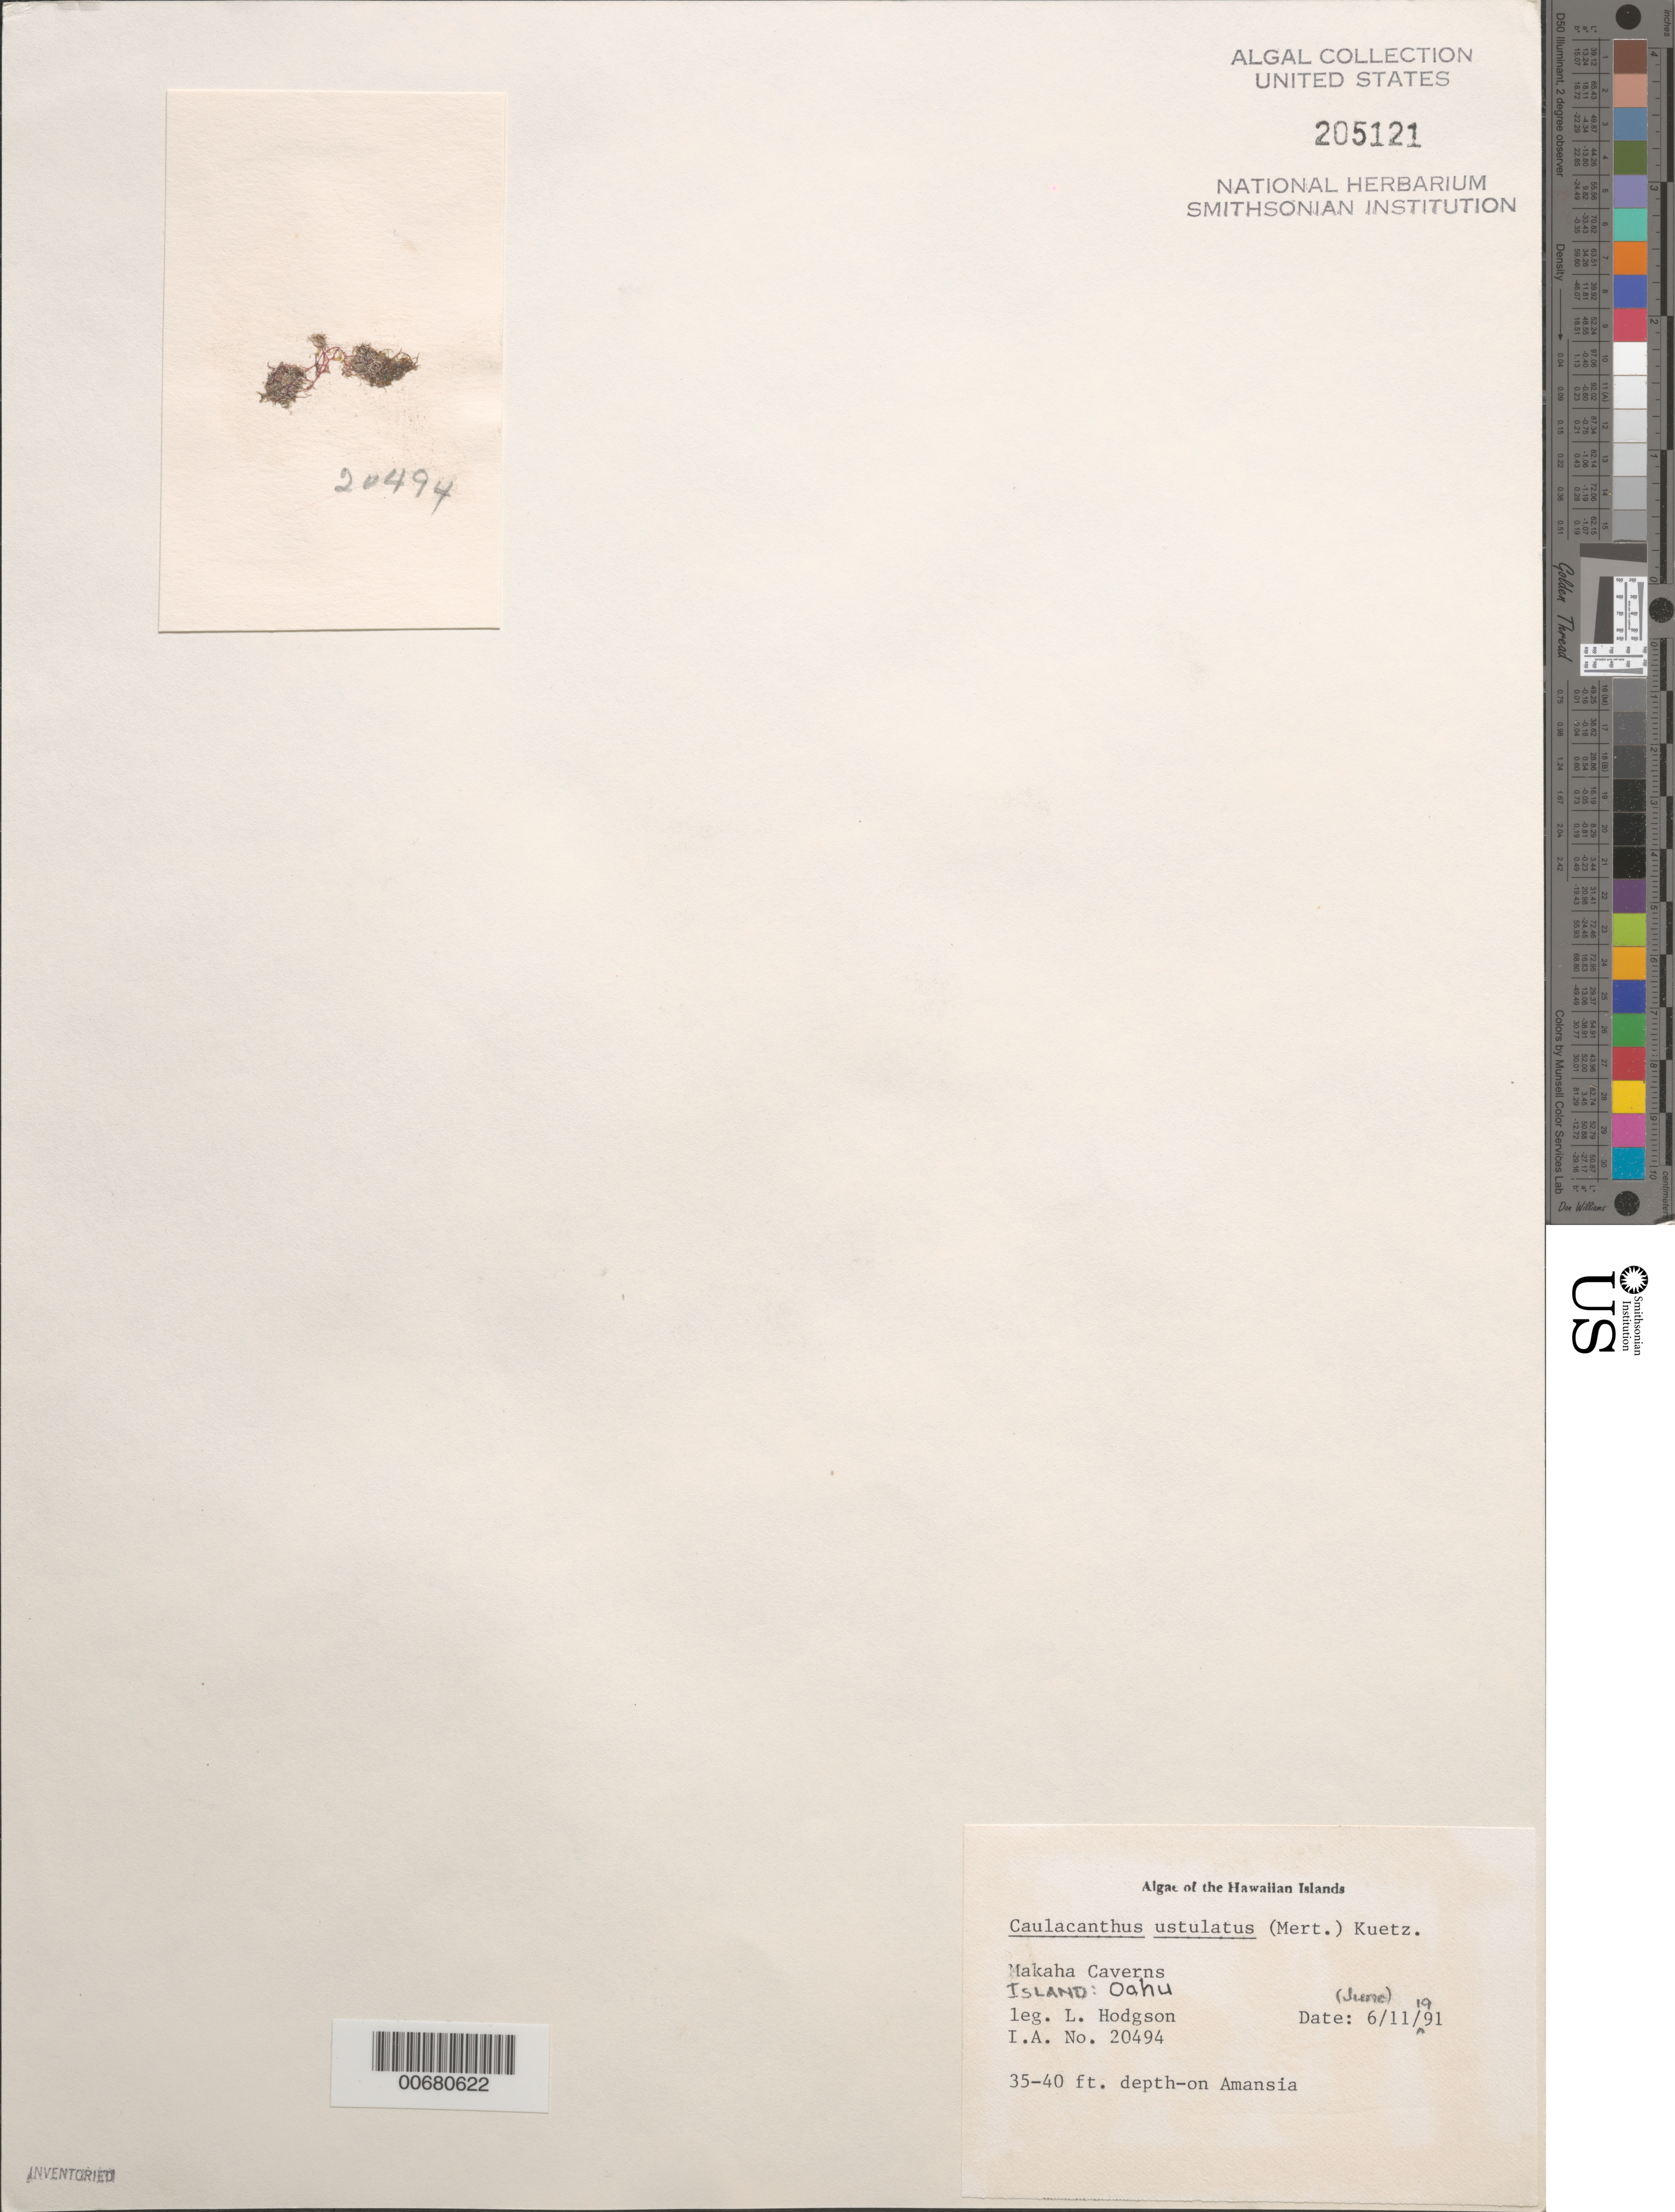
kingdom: Plantae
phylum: Rhodophyta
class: Florideophyceae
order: Gigartinales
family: Caulacanthaceae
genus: Caulacanthus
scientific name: Caulacanthus ustulatus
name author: (Mert. ex Turner) Kütz.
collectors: L. M. Hodgson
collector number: IAA 20494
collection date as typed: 11 Jun 1991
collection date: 1991-06-11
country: United States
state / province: Hawaii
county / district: Honolulu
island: Oahu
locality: Makaha Caverns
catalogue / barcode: US 205121